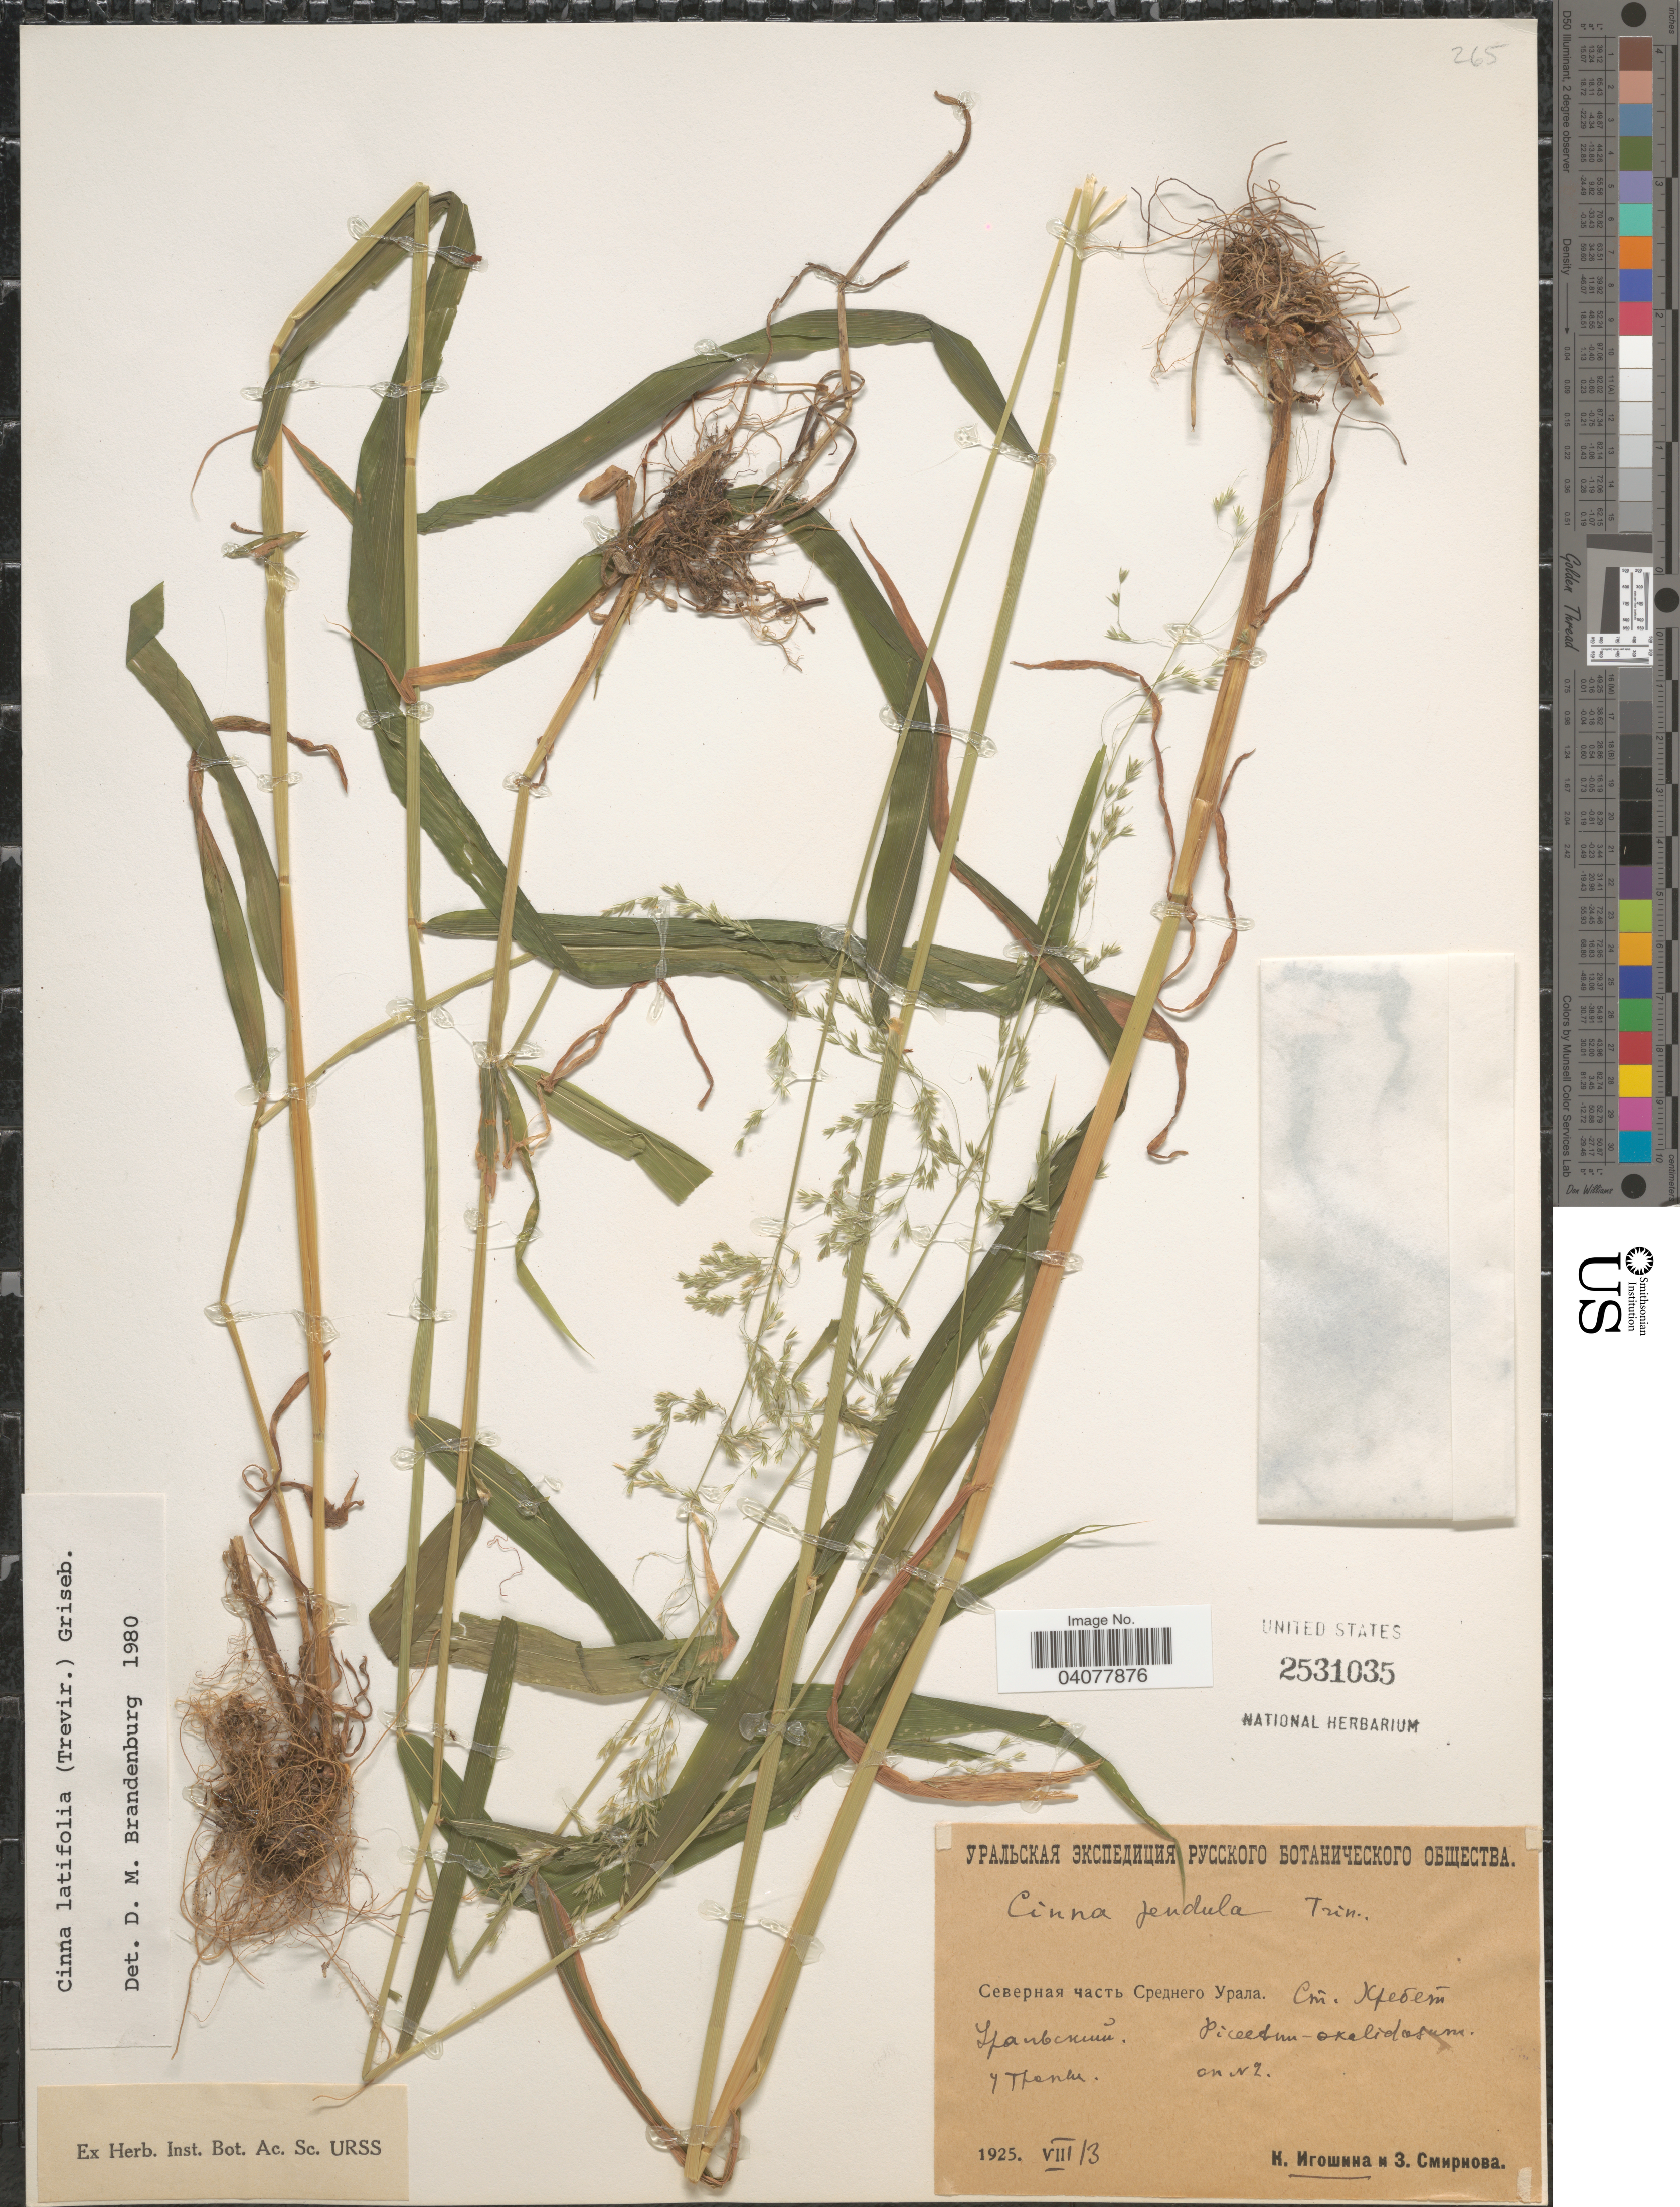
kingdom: Plantae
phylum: Tracheophyta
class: Liliopsida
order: Poales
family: Poaceae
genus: Cinna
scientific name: Cinna latifolia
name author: (Trevir. ex Goeppert) Griseb.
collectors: K. Igoshina & Z. Smirnova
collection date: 1925-08-13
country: Russian Federation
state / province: Sverdlovsk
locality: Railroad station Khrebet Uralskiy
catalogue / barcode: US 2531035